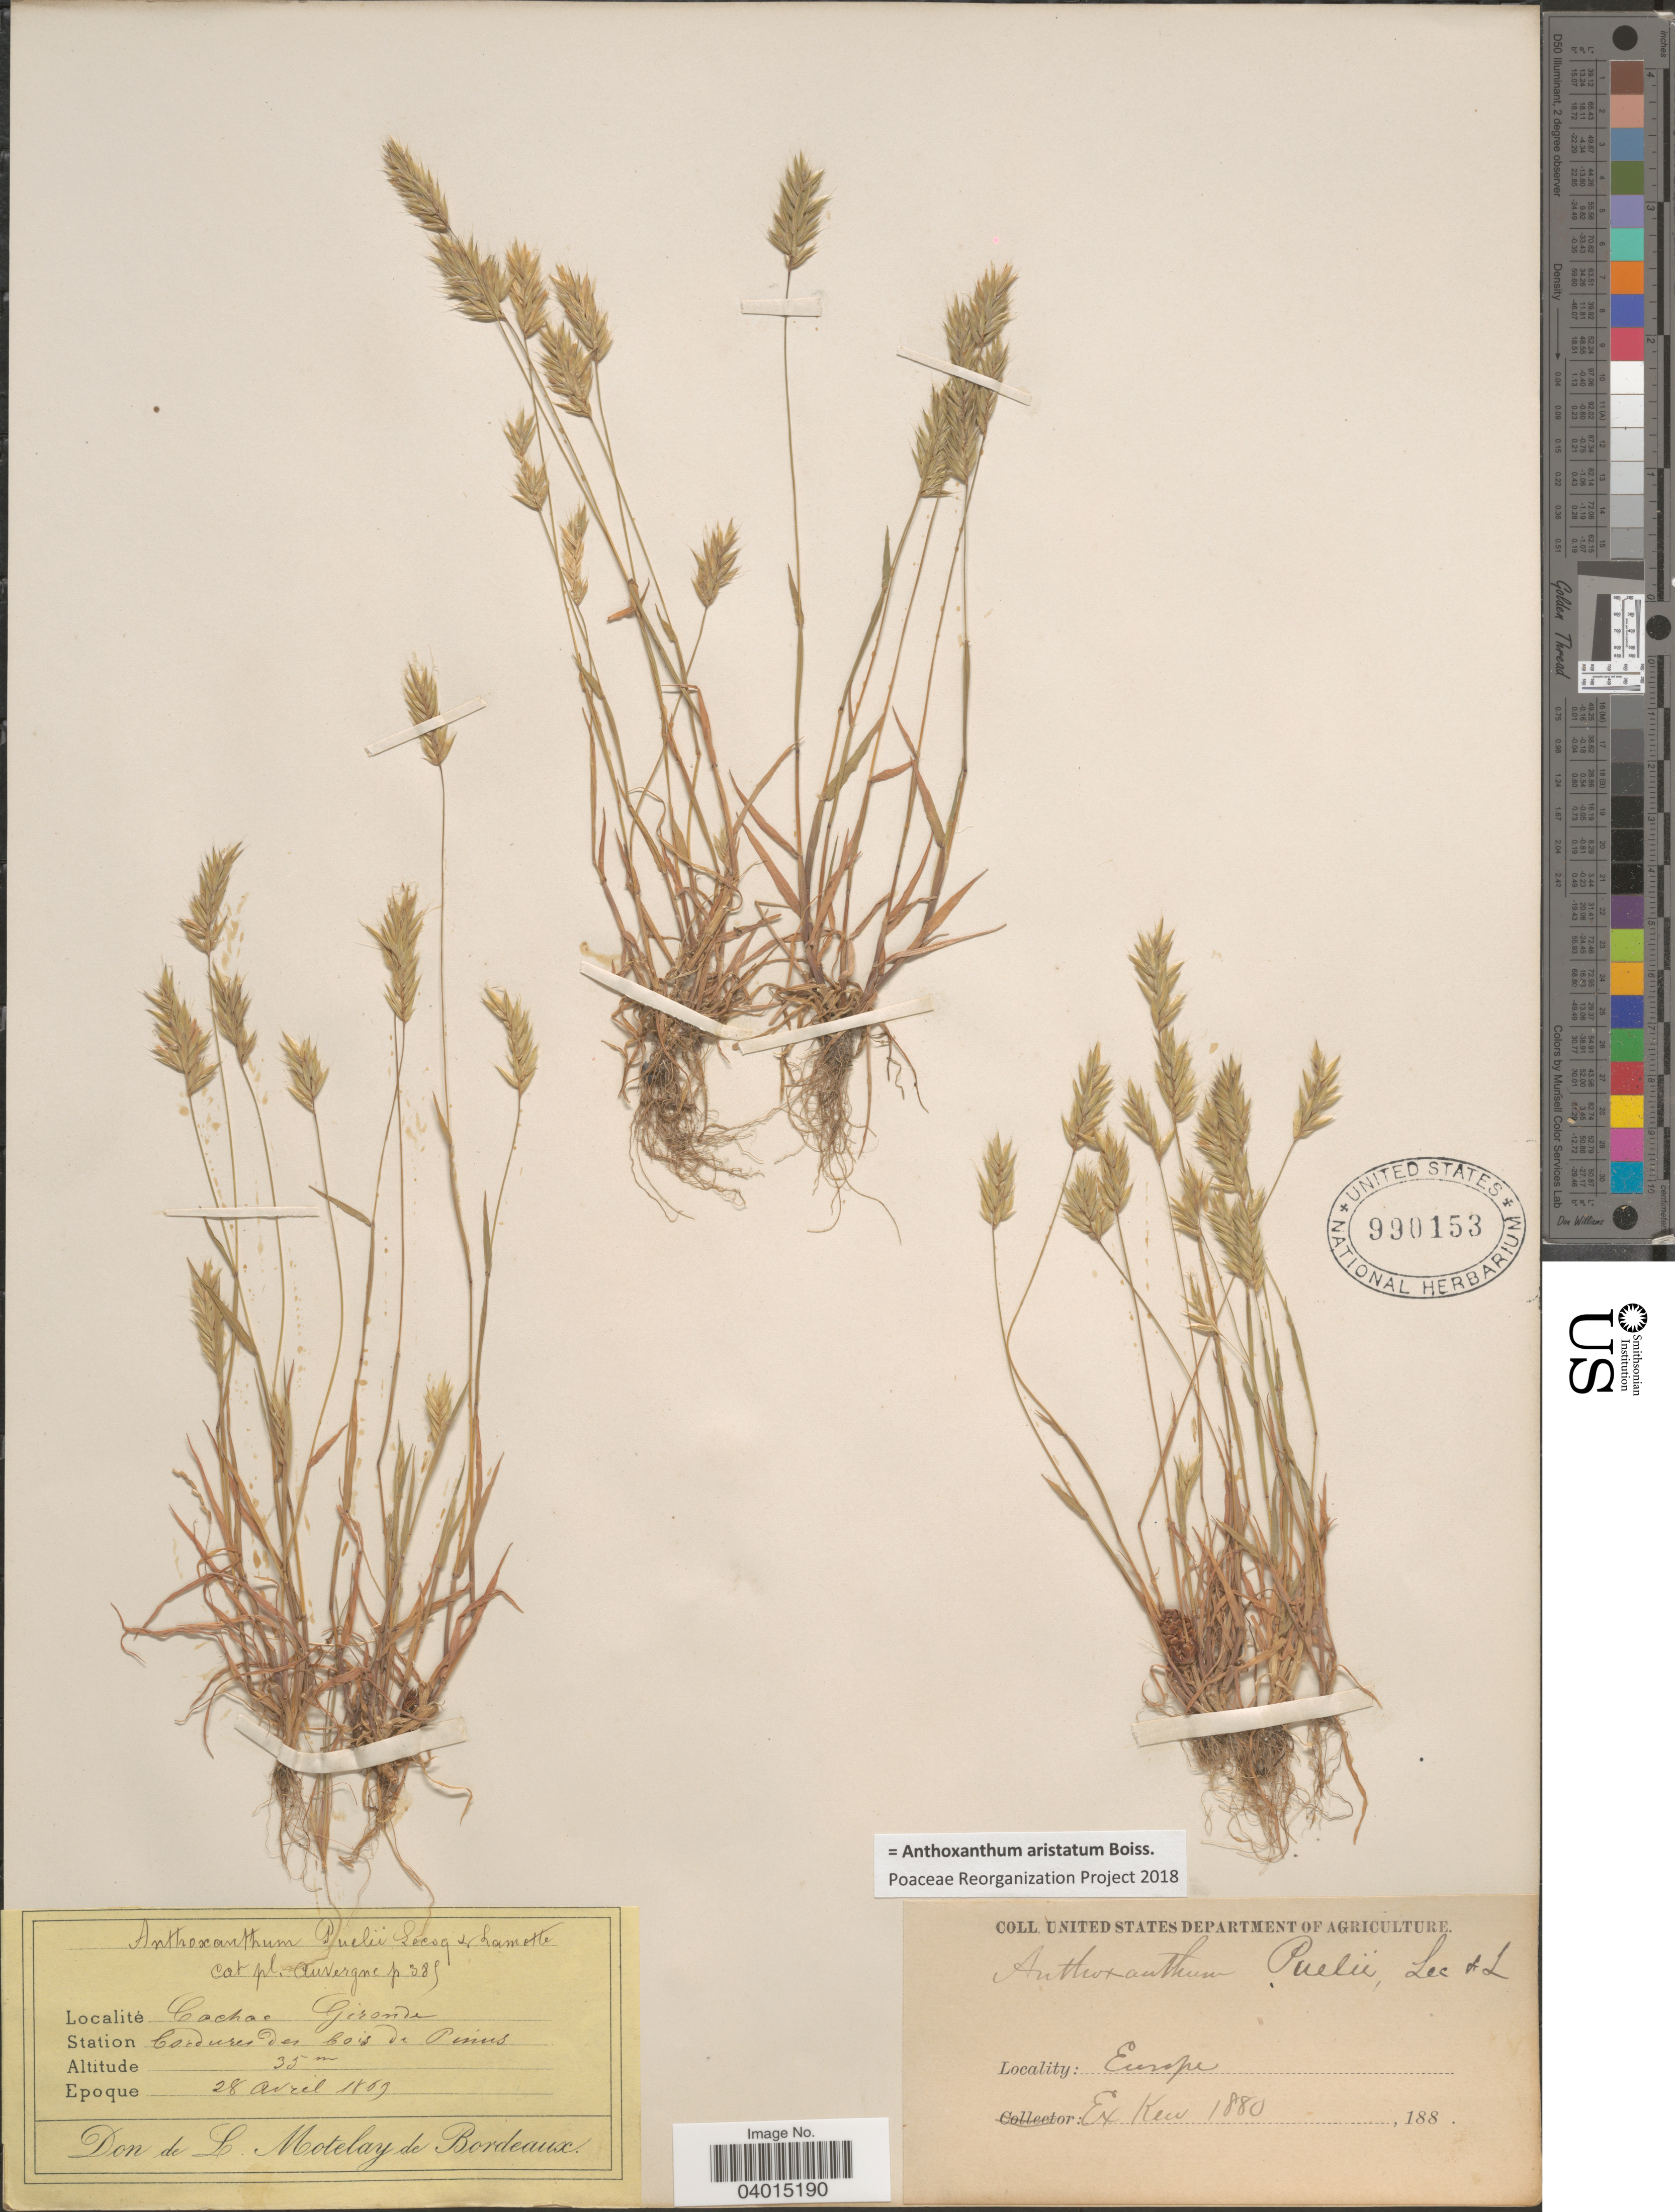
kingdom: Plantae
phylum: Tracheophyta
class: Liliopsida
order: Poales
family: Poaceae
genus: Anthoxanthum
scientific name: Anthoxanthum aristatum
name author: Boiss.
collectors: L. De Bordeaux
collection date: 1869-04-28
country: France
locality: Europe. Cachac Gironde. Station Bordures des bois de Pinus.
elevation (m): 35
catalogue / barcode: US 990153